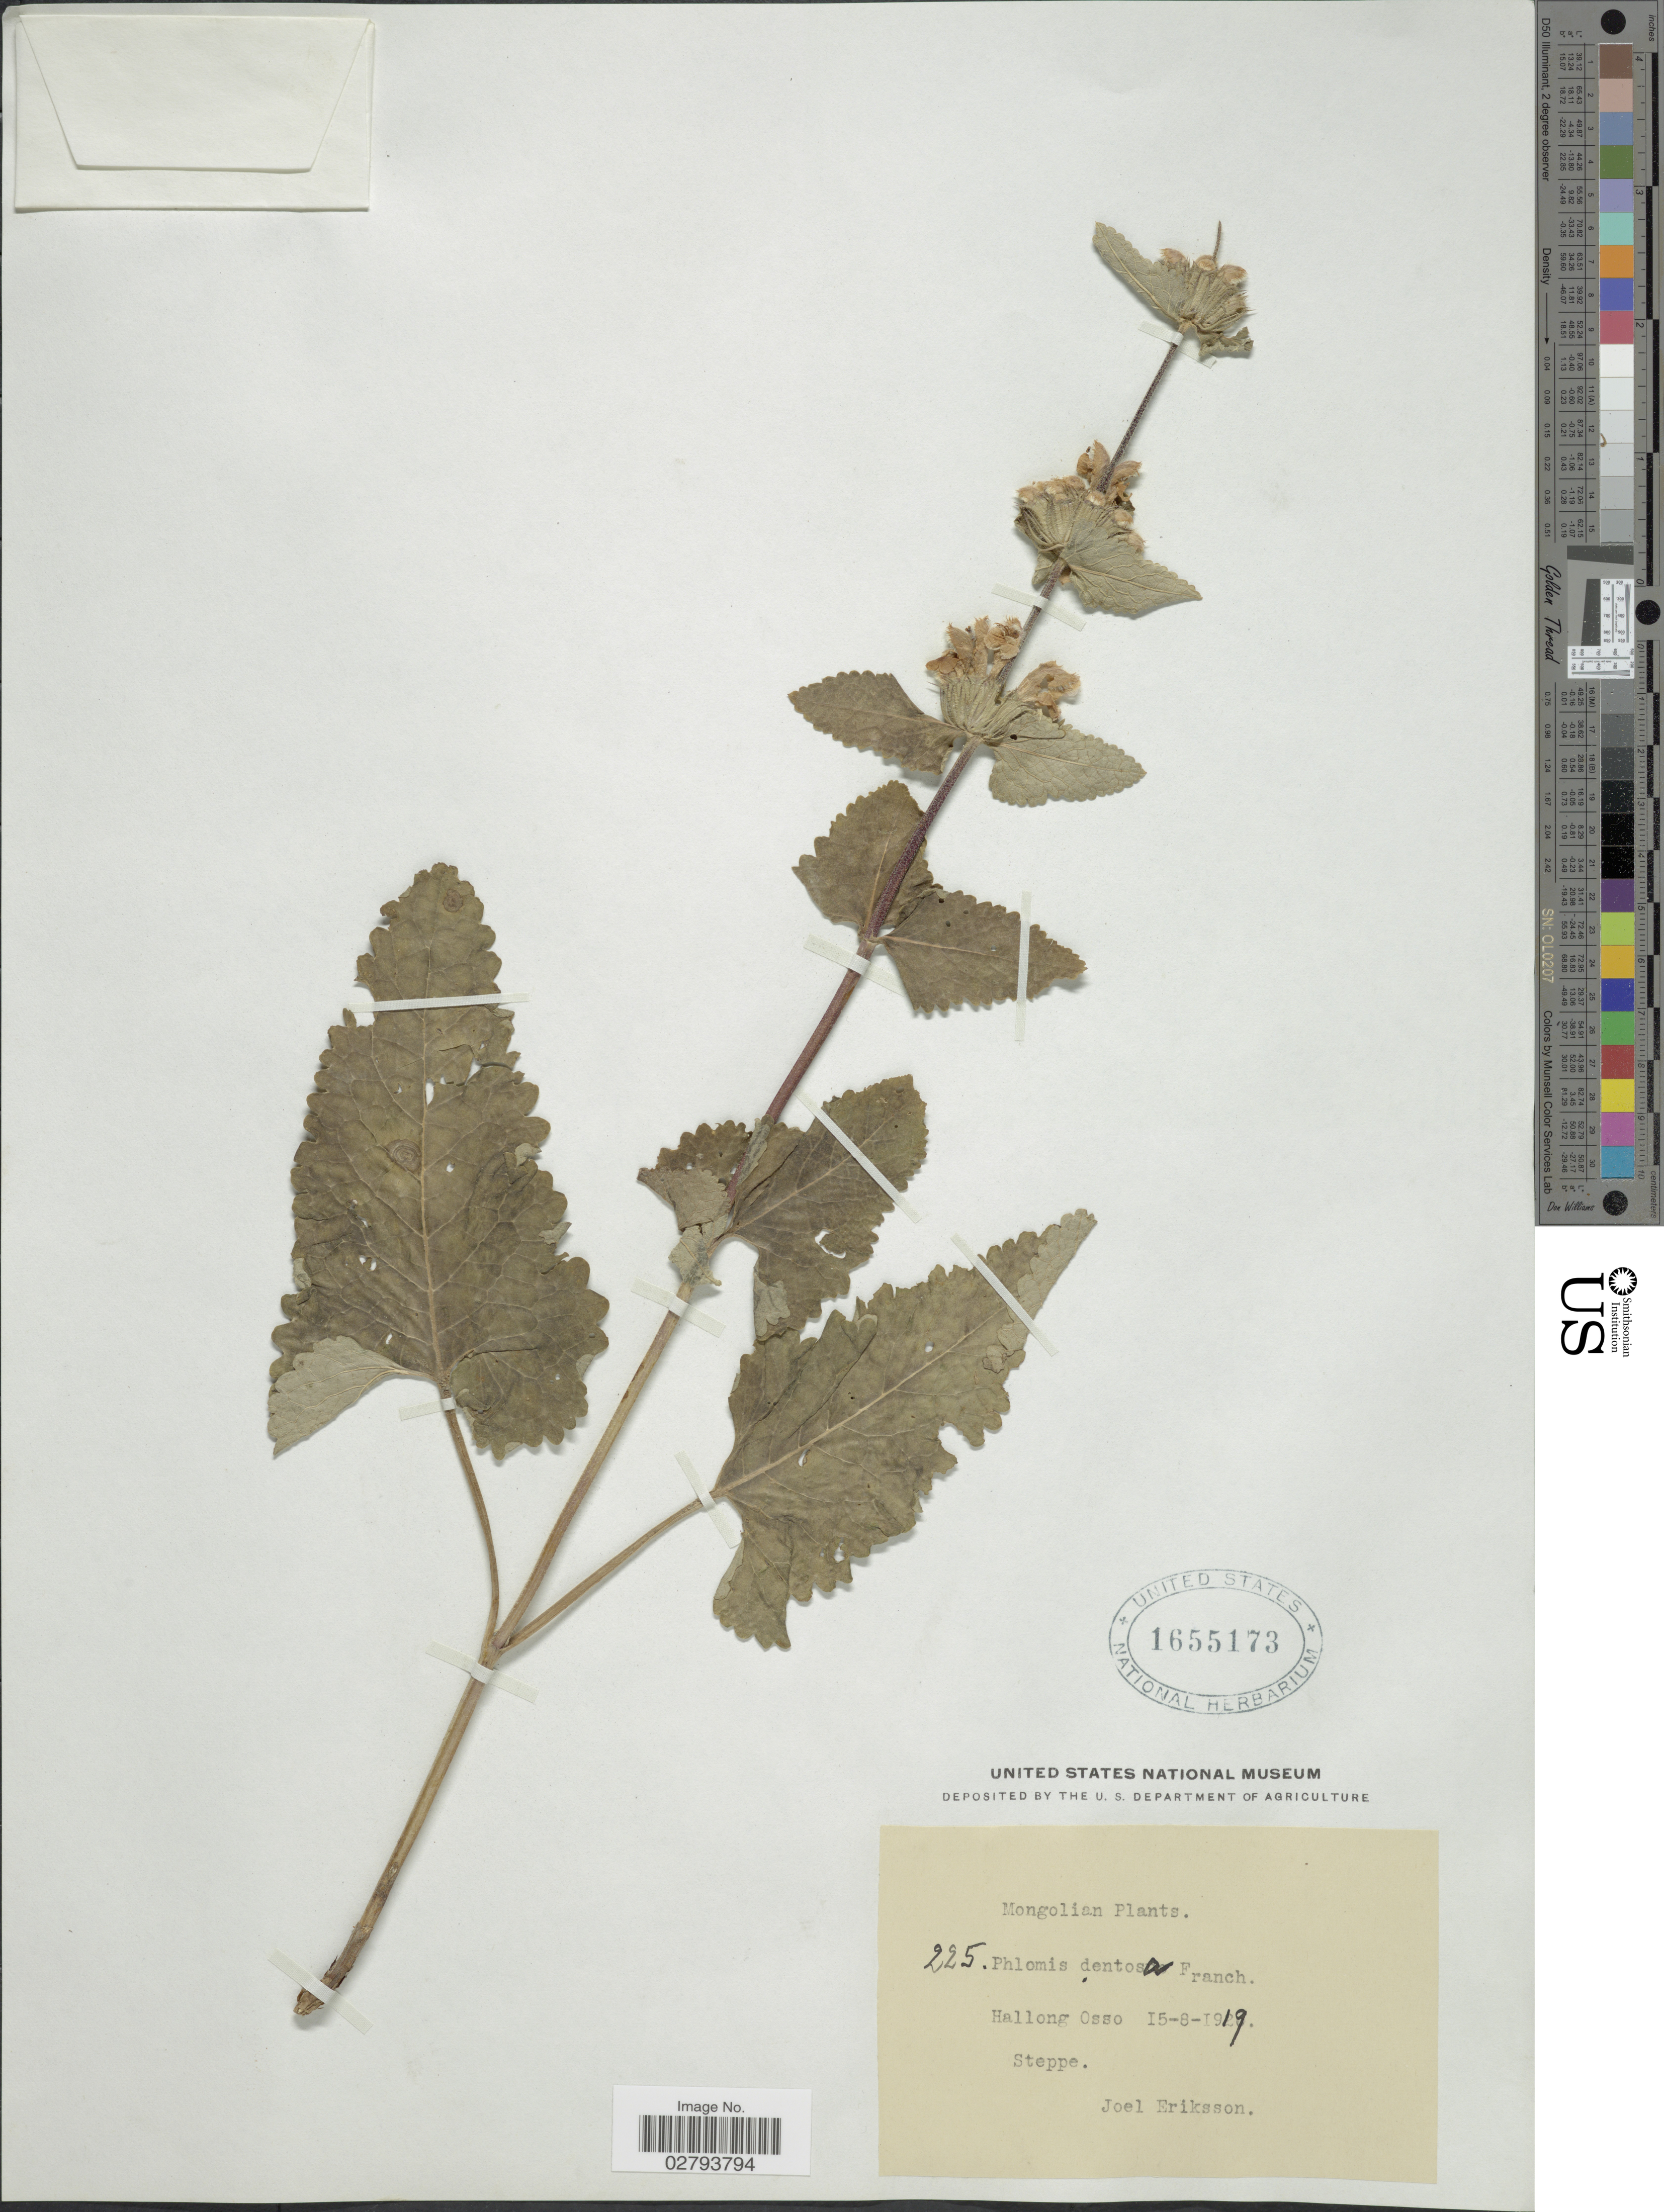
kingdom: Plantae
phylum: Tracheophyta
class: Magnoliopsida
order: Lamiales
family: Lamiaceae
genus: Phlomoides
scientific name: Phlomoides dentosa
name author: (Franch.) Kamelin & Makhm.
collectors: J. Eriksson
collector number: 225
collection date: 1919-08-15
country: Mongolia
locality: Hallong Osso.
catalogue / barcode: US 1655173